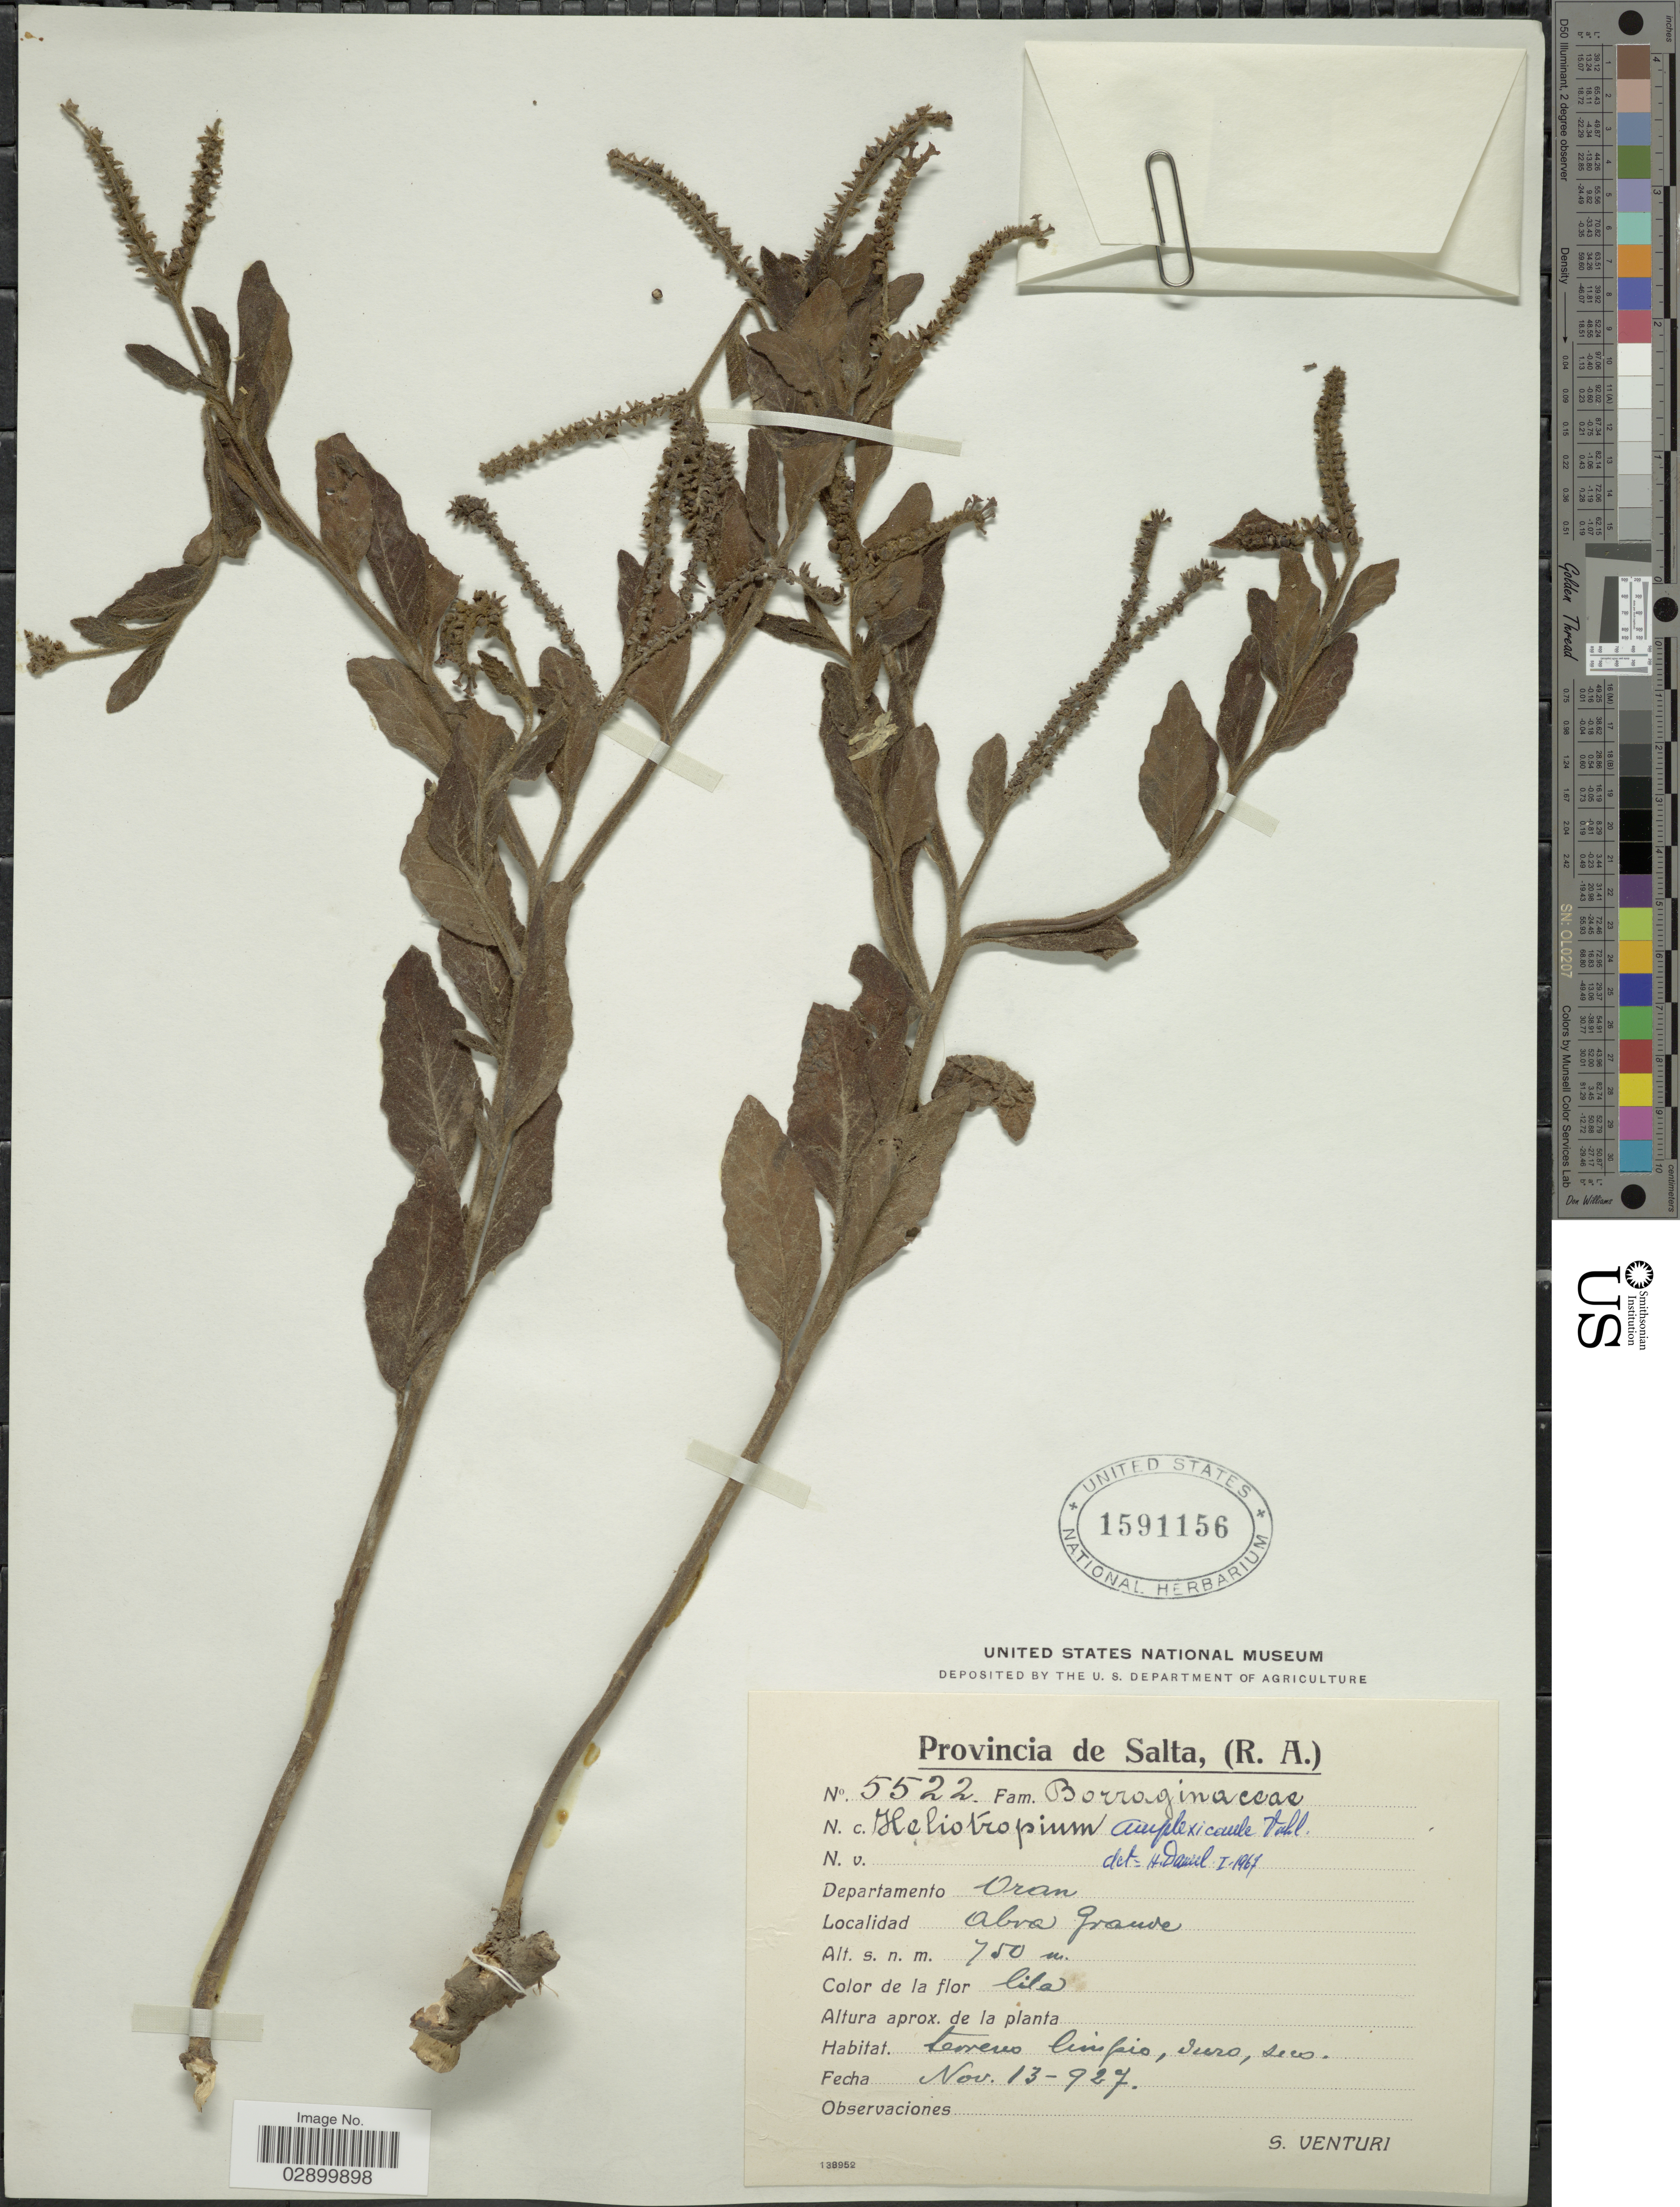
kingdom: Plantae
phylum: Tracheophyta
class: Magnoliopsida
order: Boraginales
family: Heliotropiaceae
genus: Heliotropium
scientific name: Heliotropium amplexicaule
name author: Vahl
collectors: S. Venturi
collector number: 5522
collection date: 1927-11-13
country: Argentina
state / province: Salta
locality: Departamento Oran. Abra Grande.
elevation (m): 750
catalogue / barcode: US 1591156